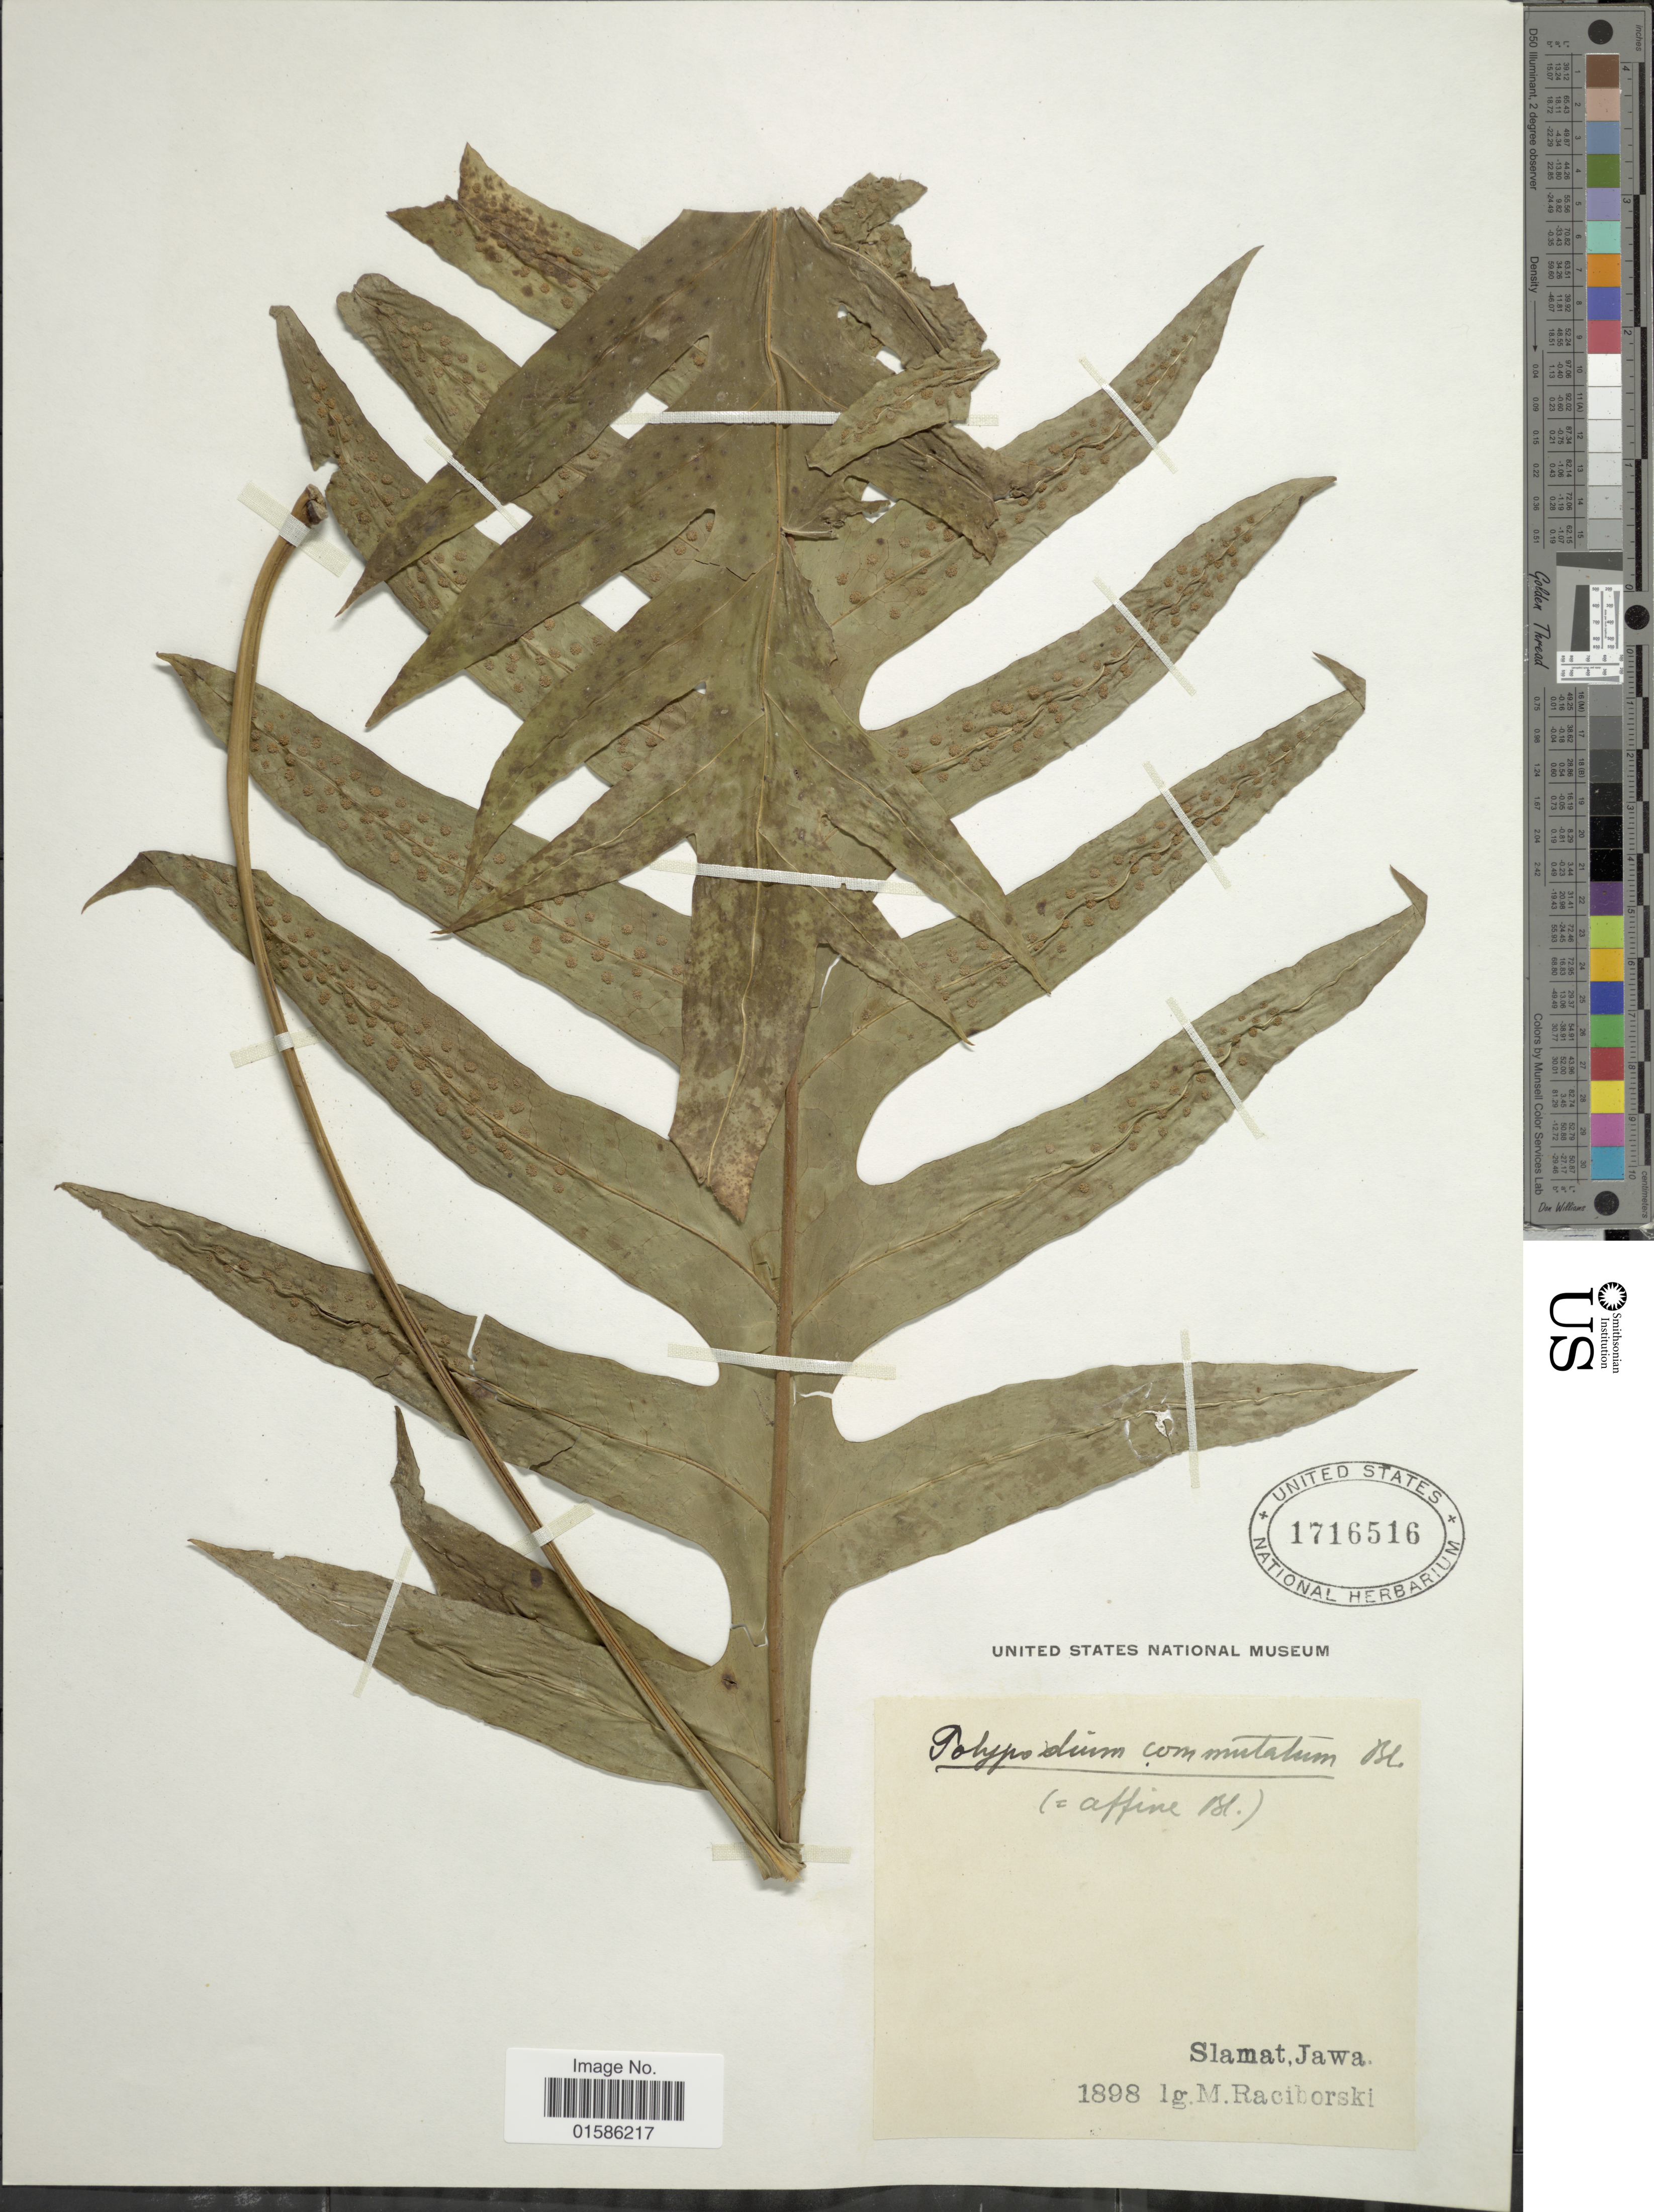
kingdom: Plantae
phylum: Tracheophyta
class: Polypodiopsida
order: Polypodiales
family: Polypodiaceae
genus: Microsorum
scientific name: Microsorum commutatum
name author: (Blume) Copel.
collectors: M. Raciborski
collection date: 1898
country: Indonesia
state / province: Java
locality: Slamat Jawa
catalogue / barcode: US 1716516